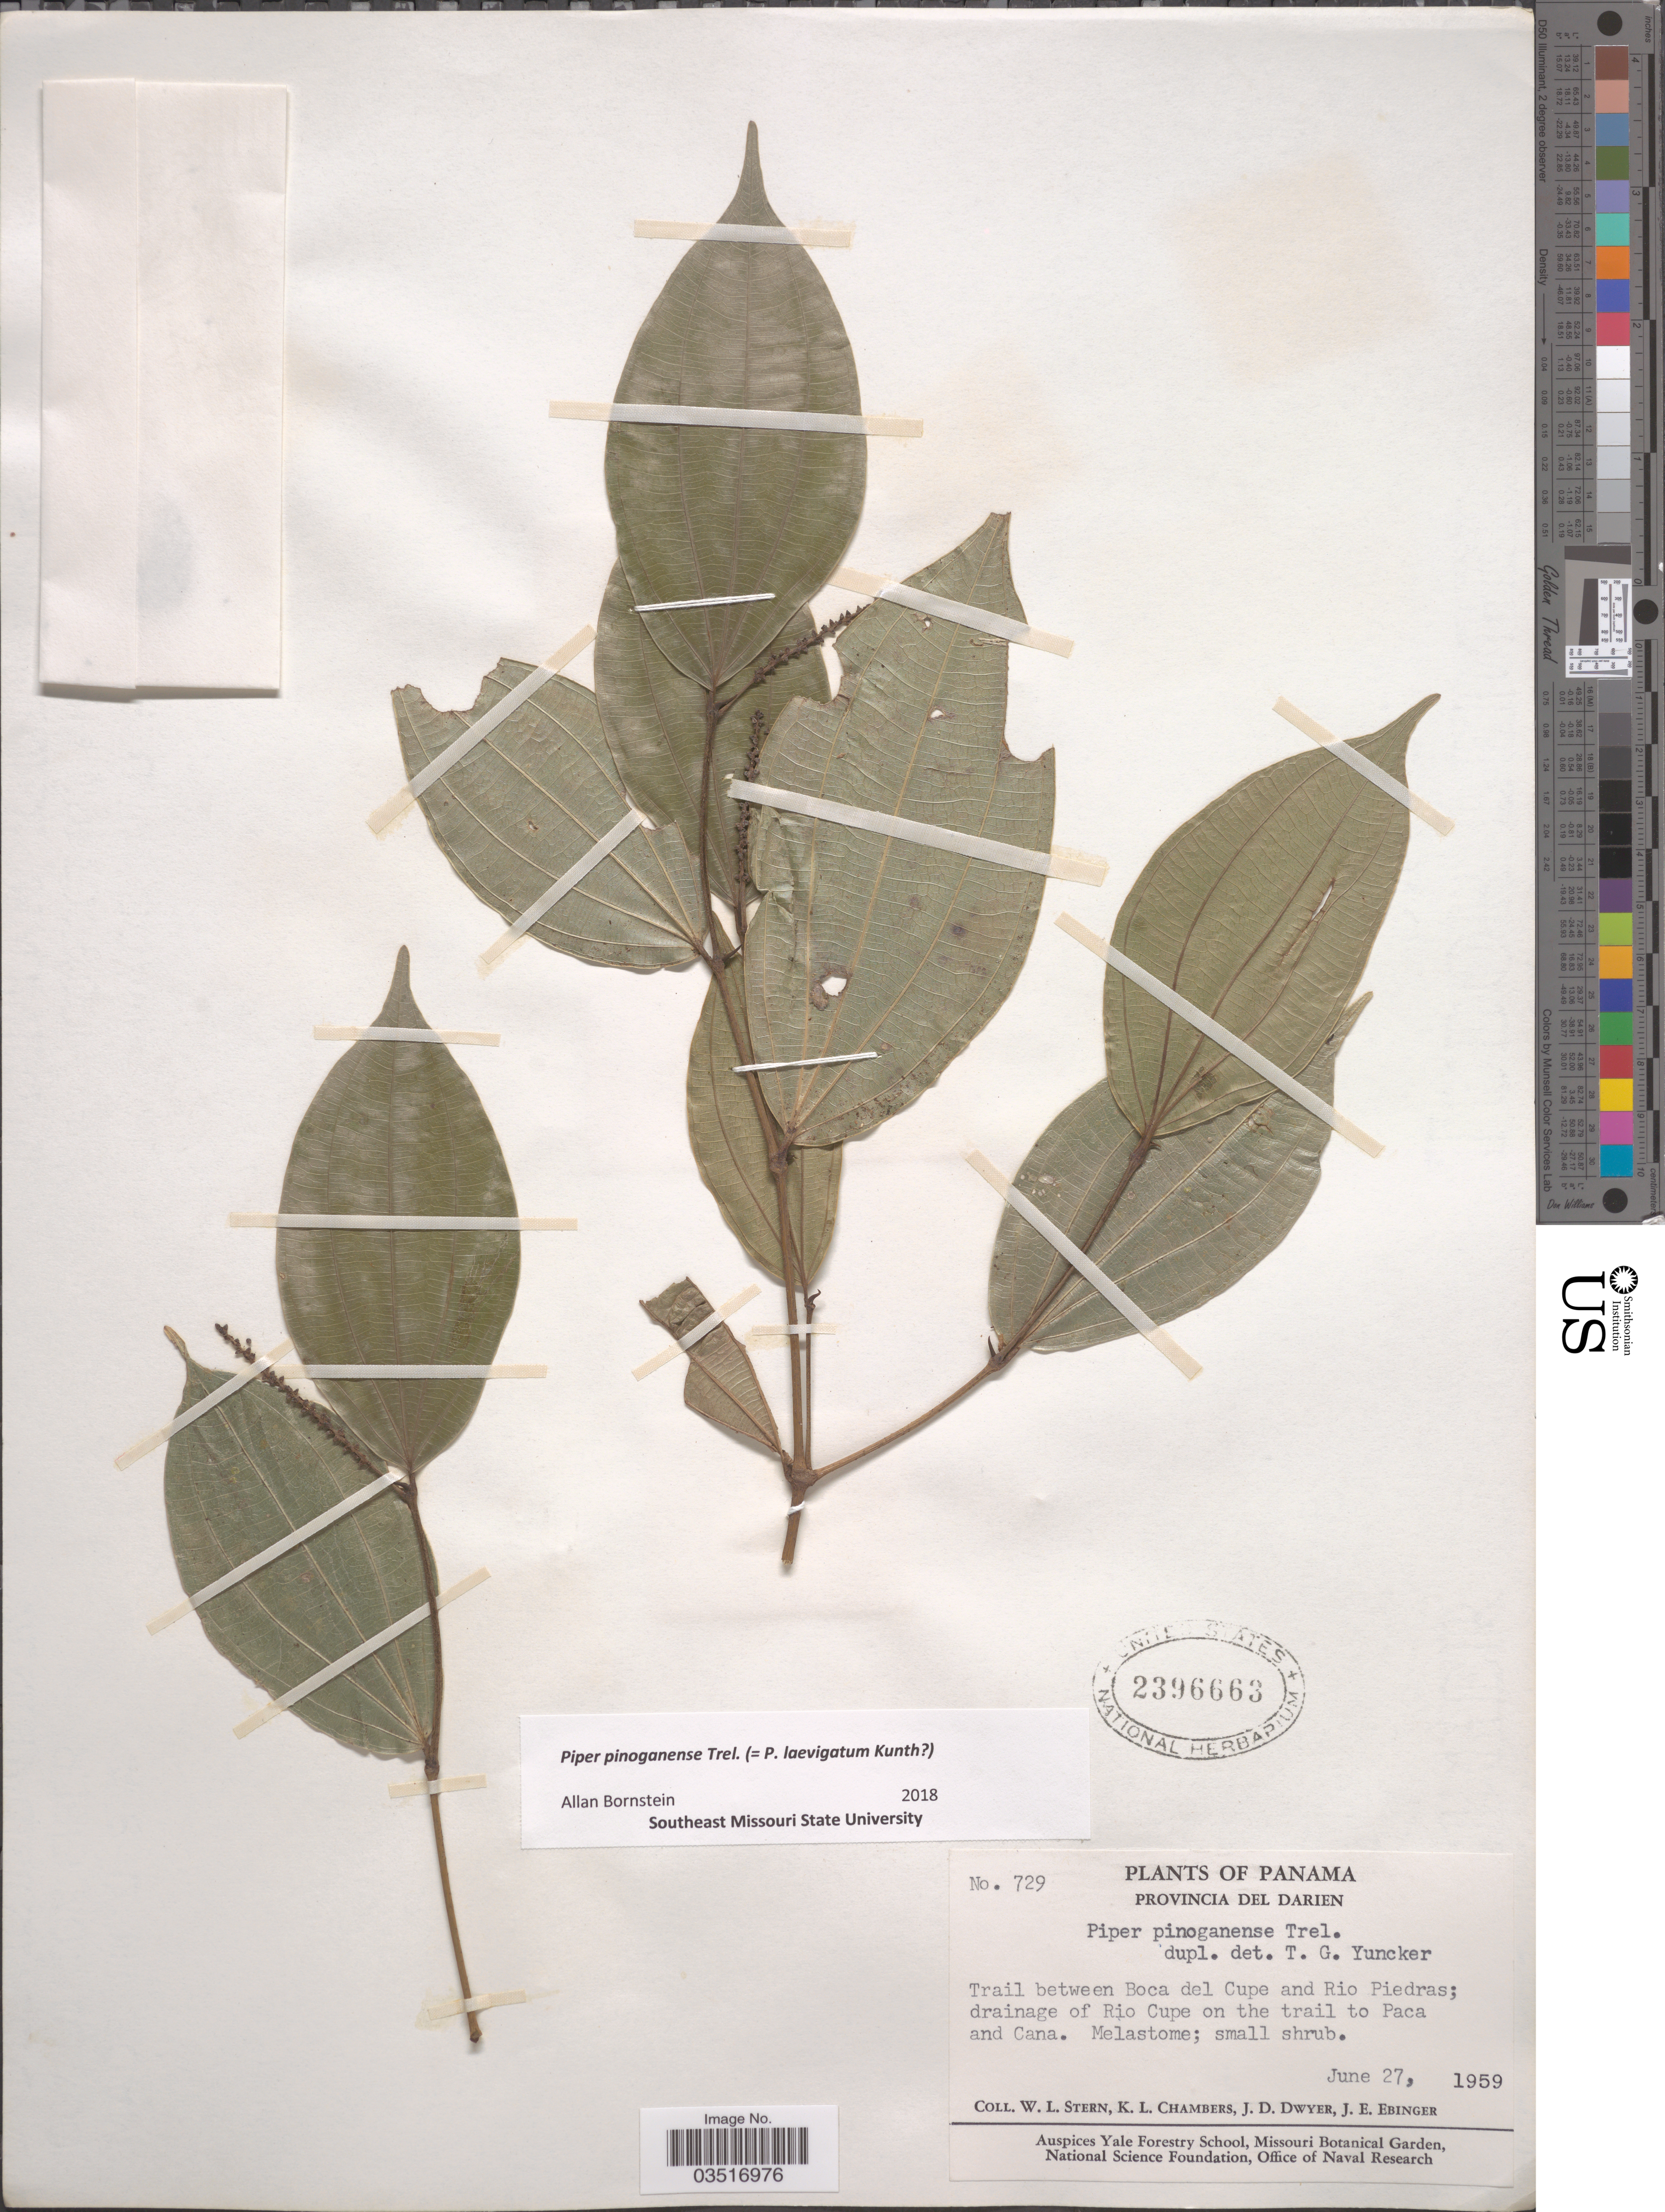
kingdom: Plantae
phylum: Tracheophyta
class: Magnoliopsida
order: Piperales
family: Piperaceae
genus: Piper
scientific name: Piper pinoganense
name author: Trel.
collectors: W. L. Stern, K. Chambers, J. D. Dwyer & J. Ebinger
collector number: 729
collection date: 1959-06-27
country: Panama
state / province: Darien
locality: Provincia del Darien. Trail between Boca del Cupe and Rio Piedras; drainage of Rio Cupe on the trail to Paca and Cana.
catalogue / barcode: US 2396663